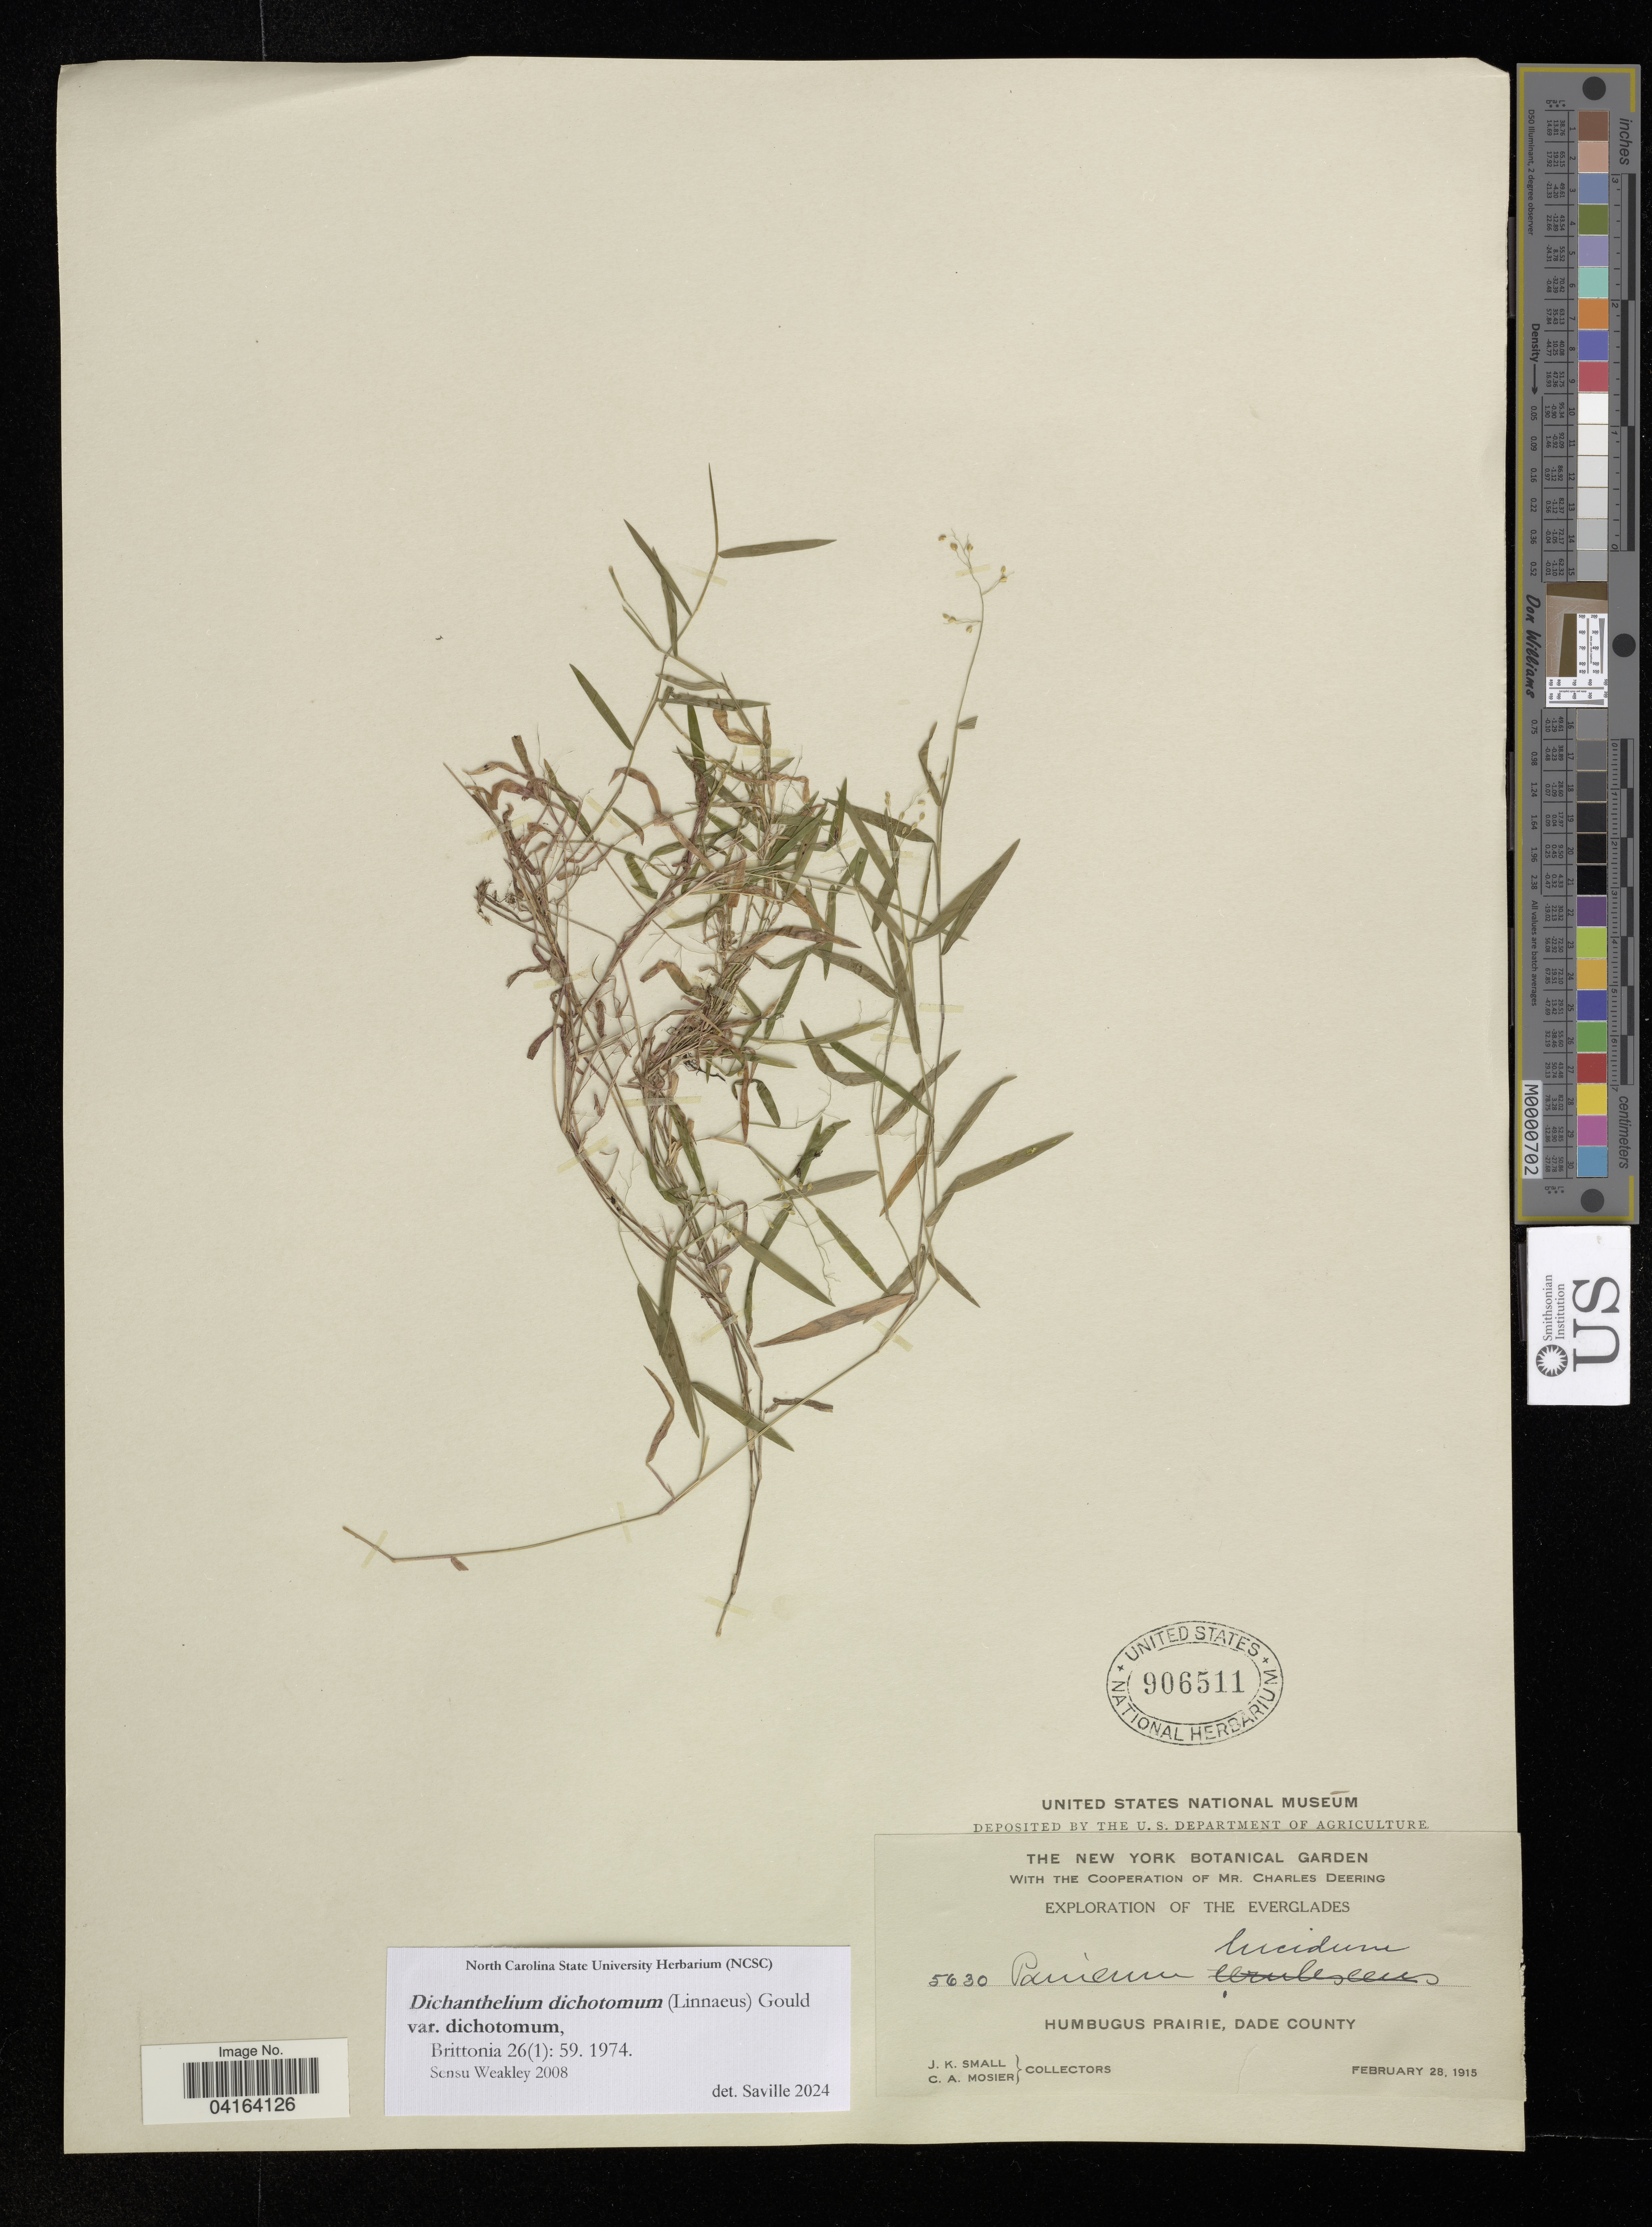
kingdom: Plantae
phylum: Tracheophyta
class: Liliopsida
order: Poales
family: Poaceae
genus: Dichanthelium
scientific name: Dichanthelium dichotomum var. dichotomum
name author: (L.) Gould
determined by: Saville, A. C., (NCSC), North Carolina State University (UNITED STATES)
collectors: J. K. Small & C. A. Mosier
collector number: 5630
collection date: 1915-02-28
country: United States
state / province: Florida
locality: Exploration of the Everglades. Humbugus Prairie, Dade County.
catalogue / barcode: US 906511